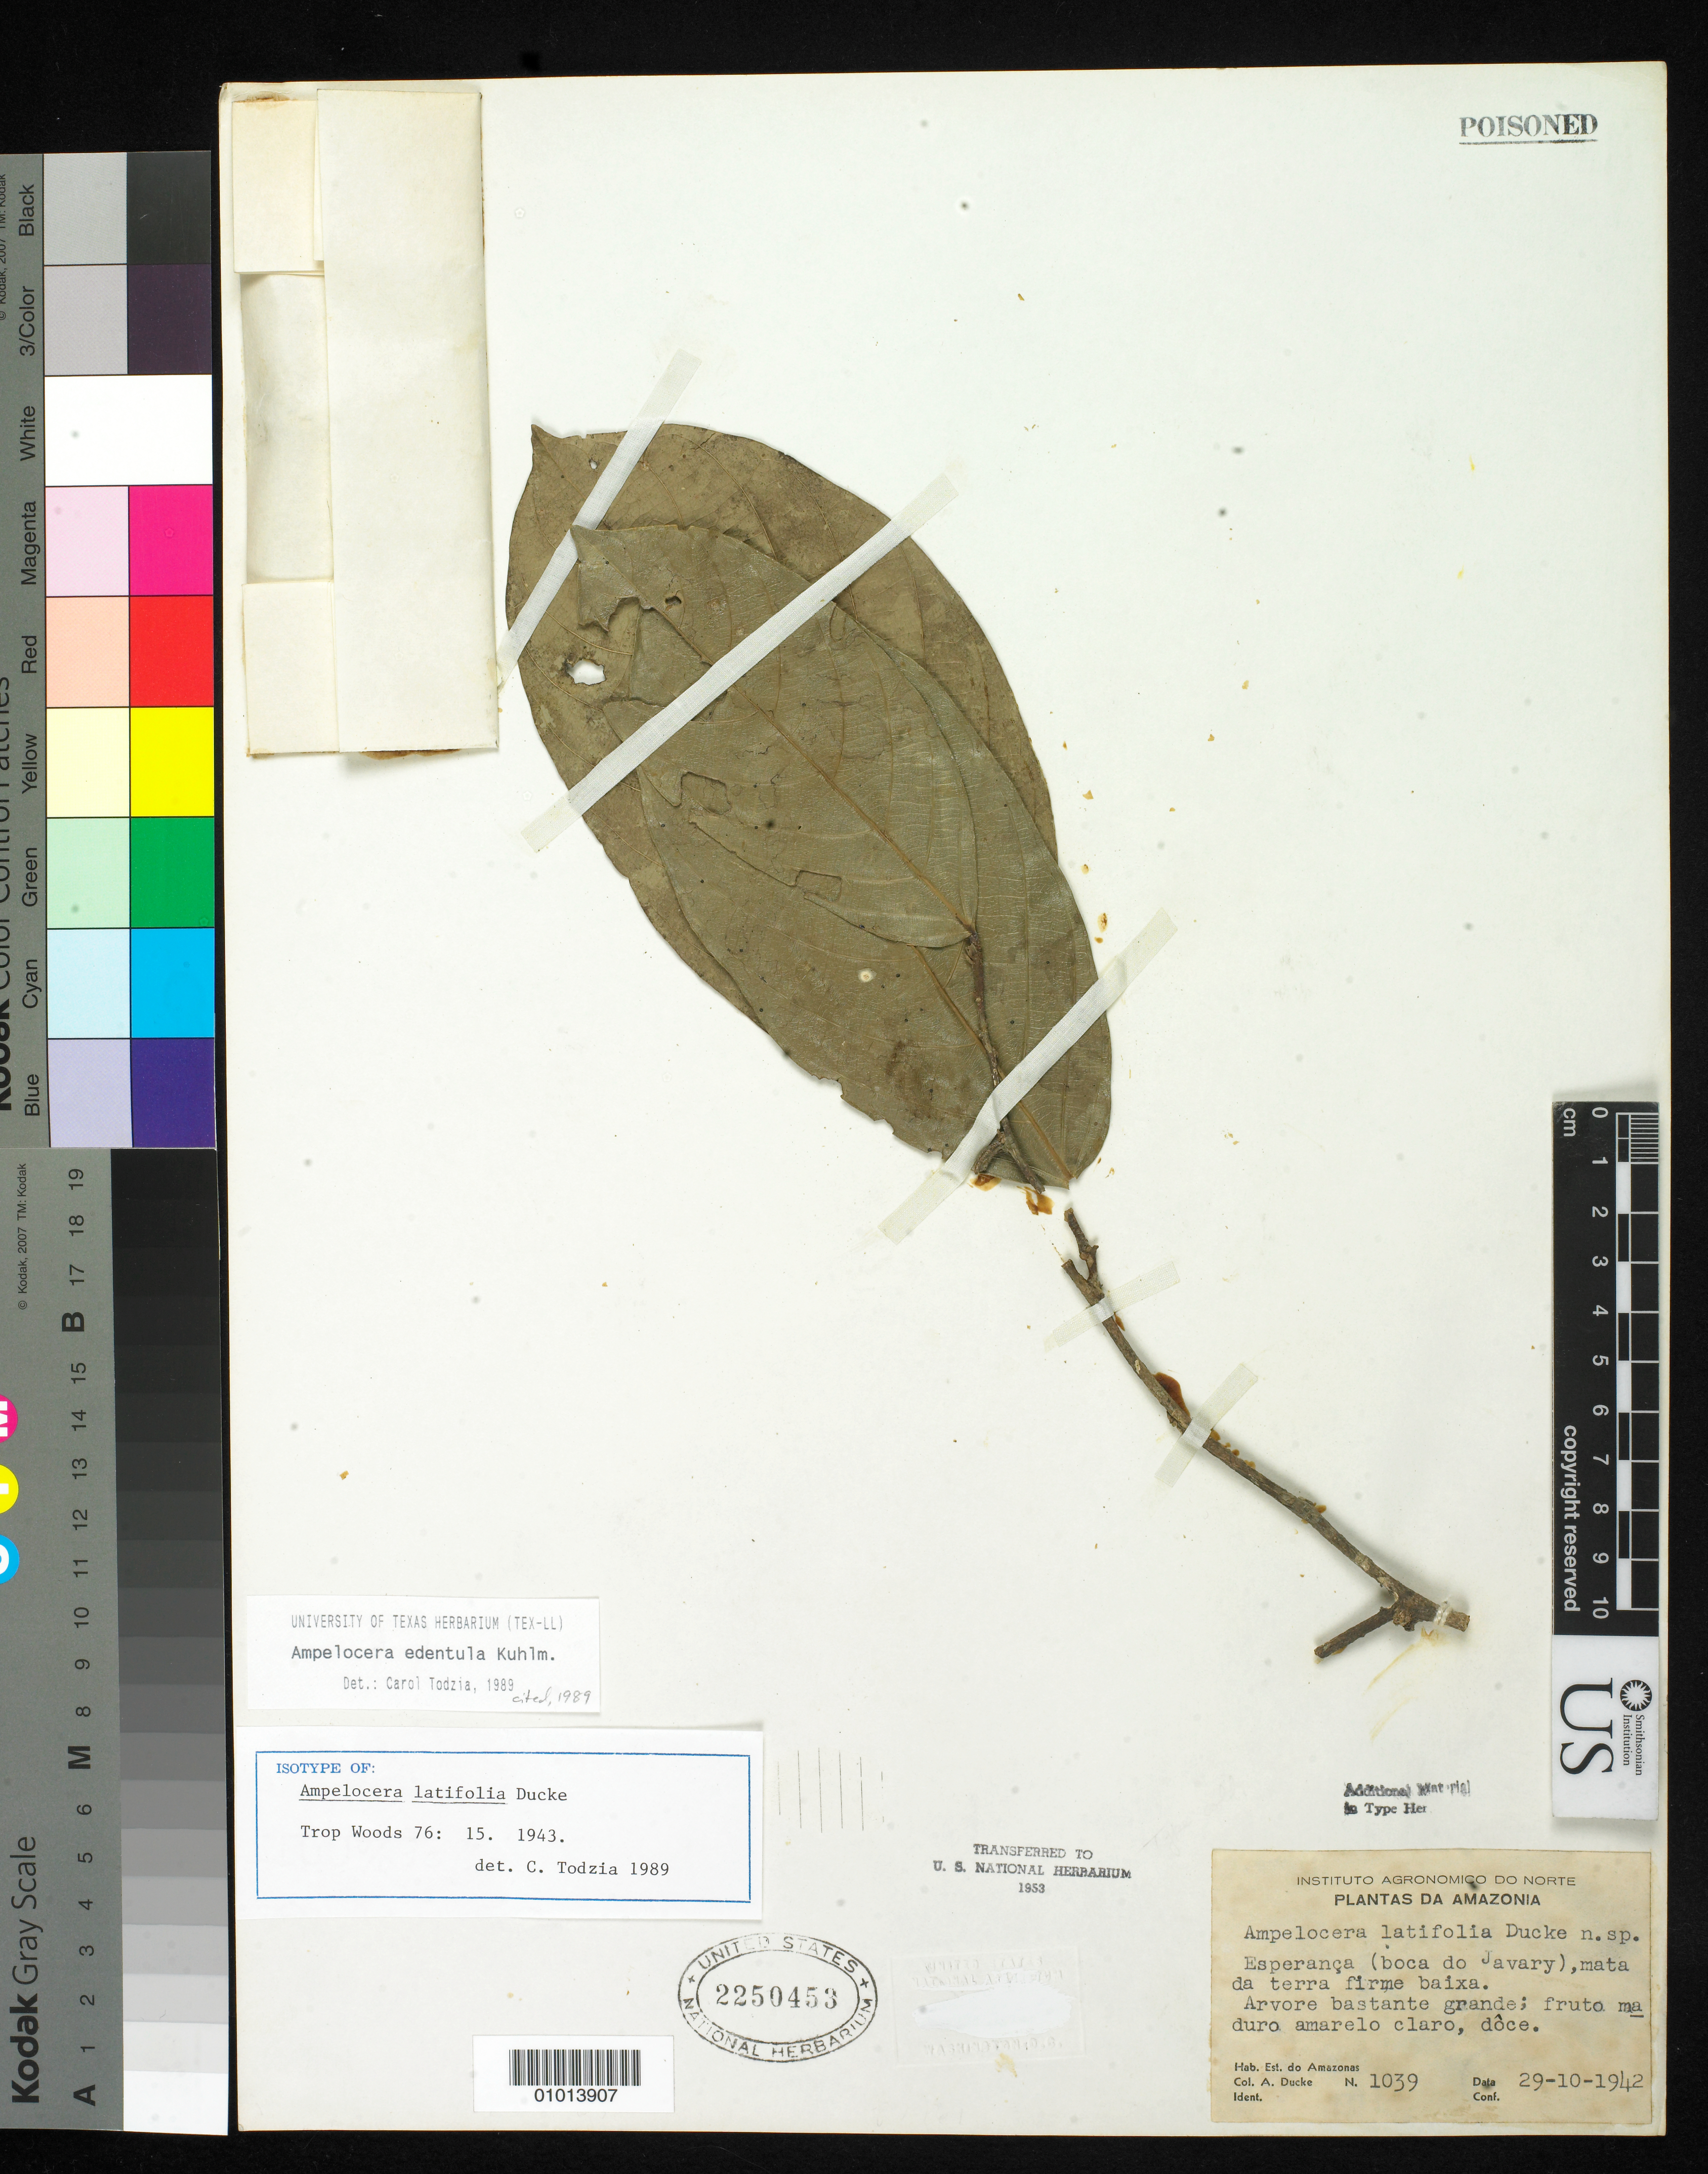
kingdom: Plantae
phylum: Tracheophyta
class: Magnoliopsida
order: Rosales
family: Cannabaceae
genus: Ampelocera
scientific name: Ampelocera latifolia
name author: Ducke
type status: Isotype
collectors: A. Ducke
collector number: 1039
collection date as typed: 29 Oct 1942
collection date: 1942-10-29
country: Brazil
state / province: Amazonas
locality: Esperanca, mata da terra firme baixa.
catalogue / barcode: US 2250453